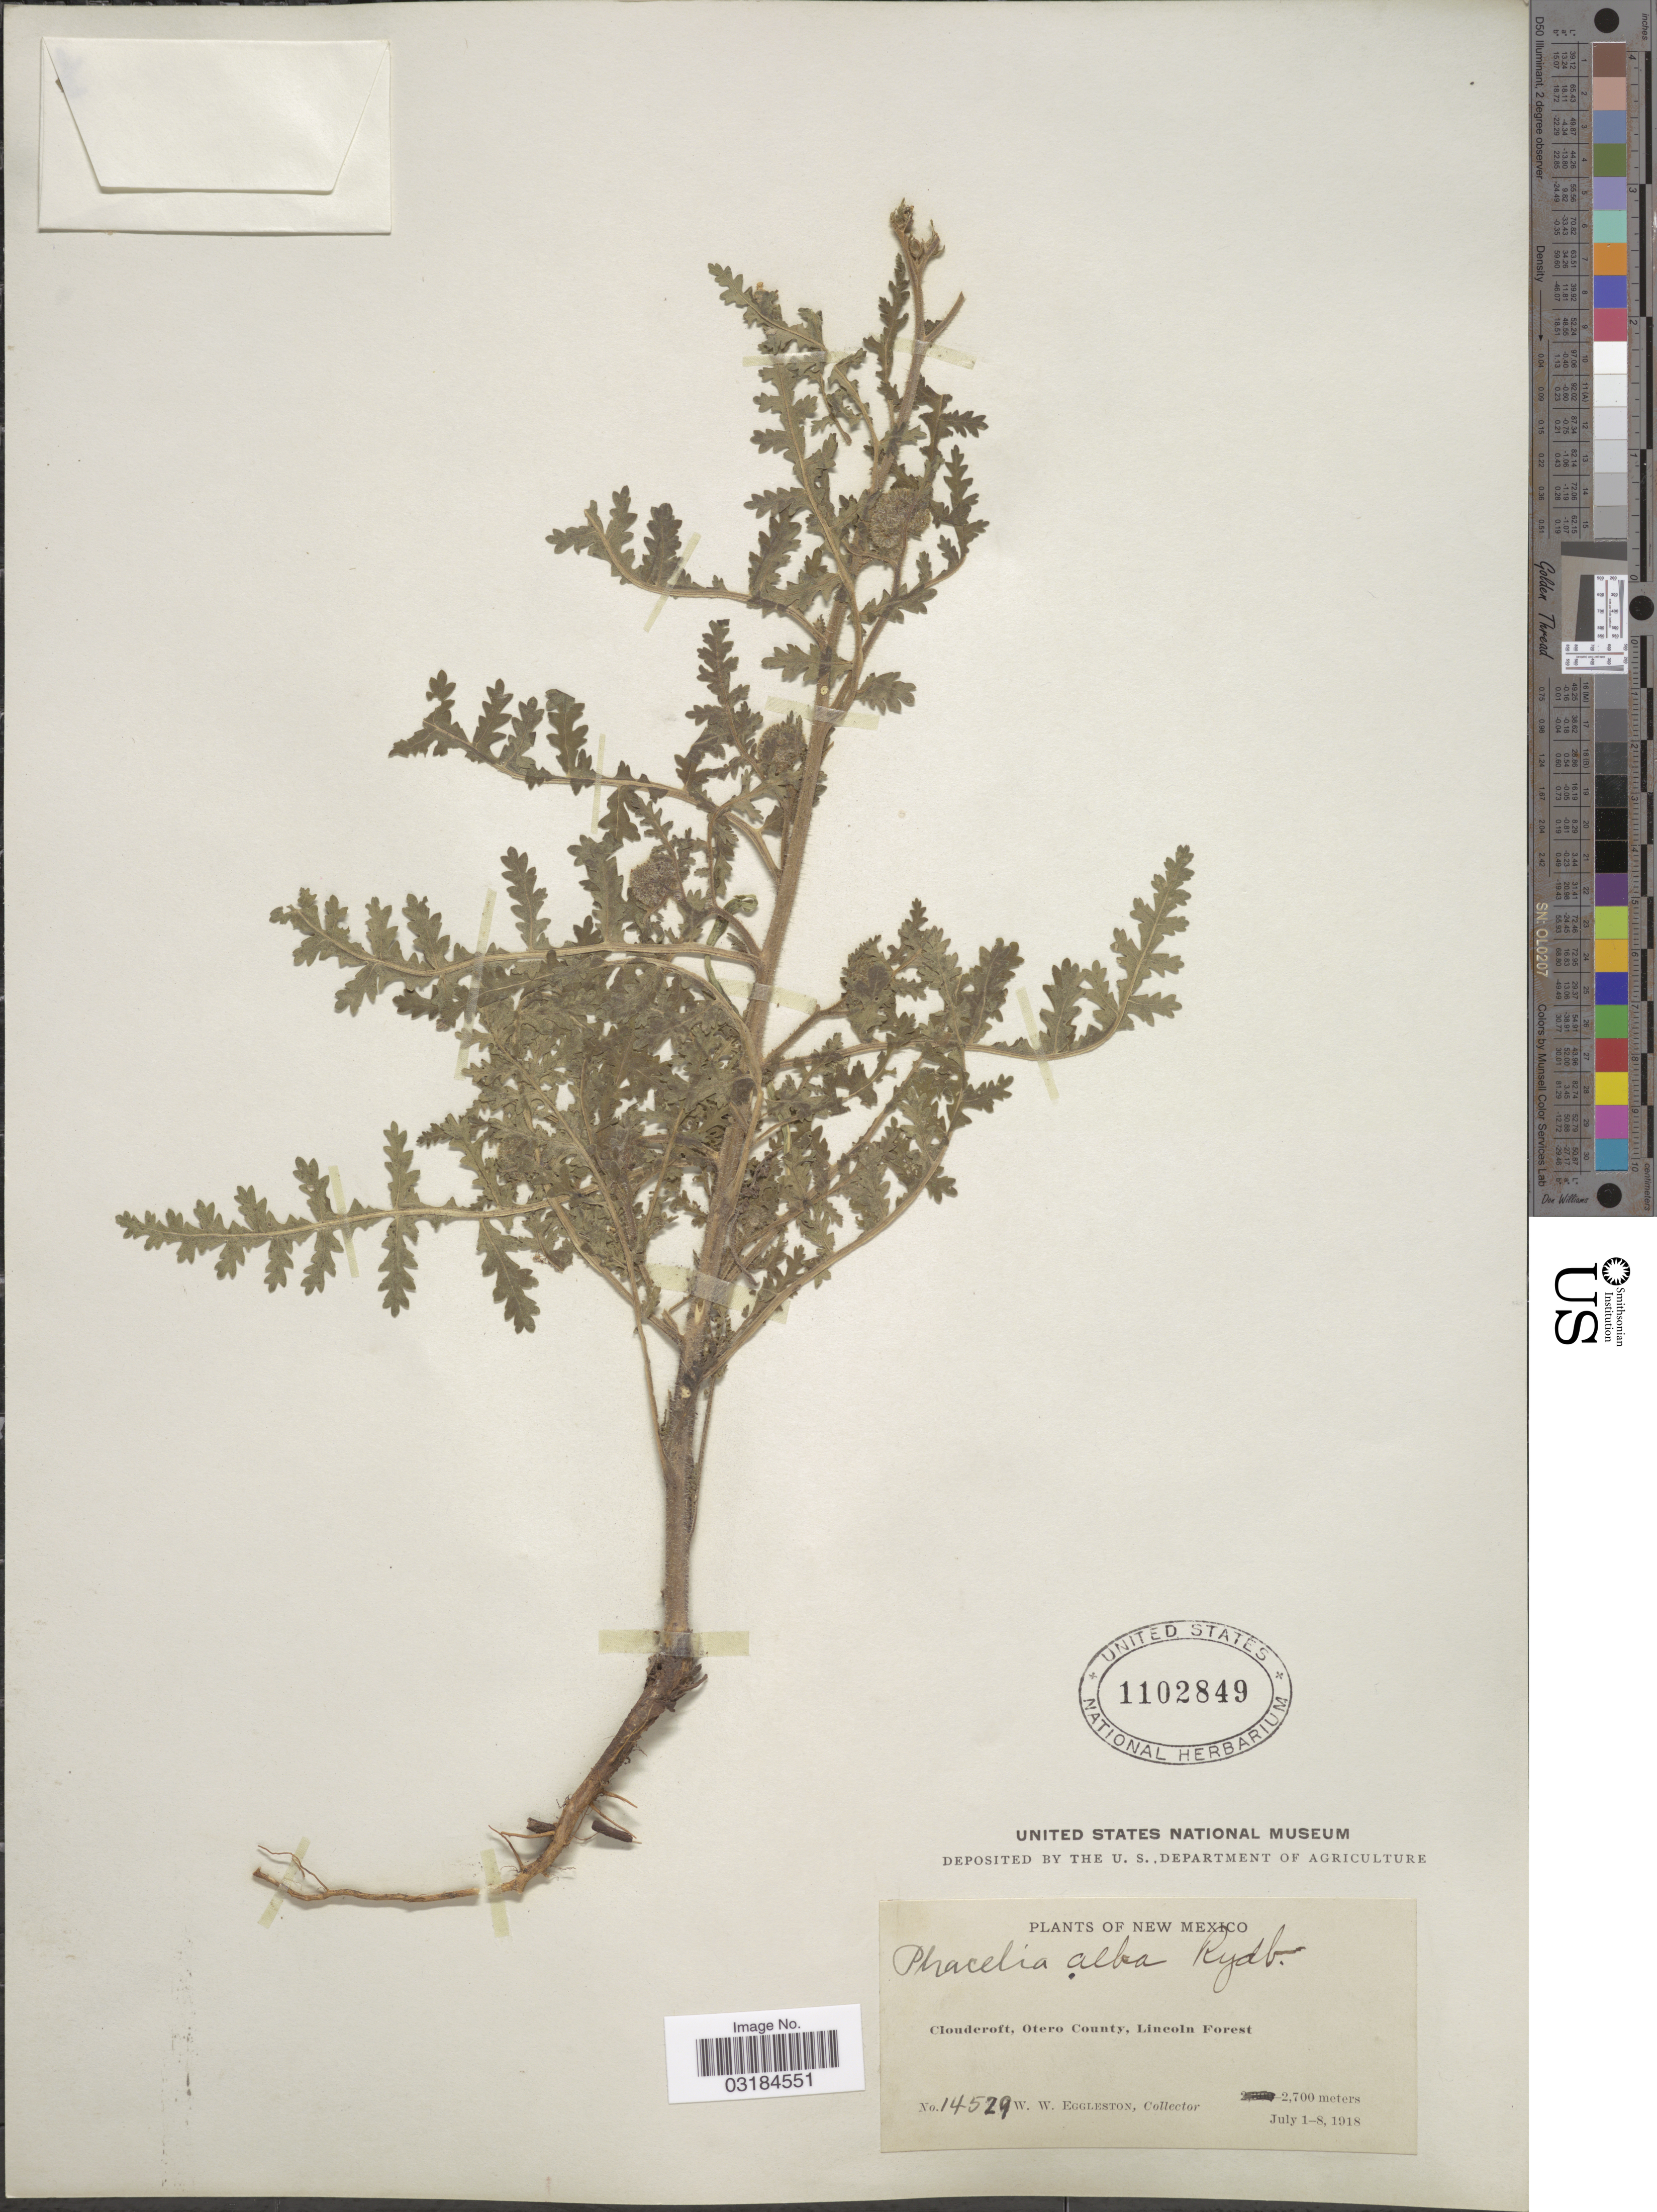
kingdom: Plantae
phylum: Tracheophyta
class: Magnoliopsida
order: Boraginales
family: Hydrophyllaceae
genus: Phacelia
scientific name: Phacelia alba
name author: Rydb.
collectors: W. W. Eggleston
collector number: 14529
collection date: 1918-07-01/1918-07-08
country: United States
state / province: New Mexico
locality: Cloudcroft, Otero County, Lincoln Forest.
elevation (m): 2700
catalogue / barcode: US 1102849